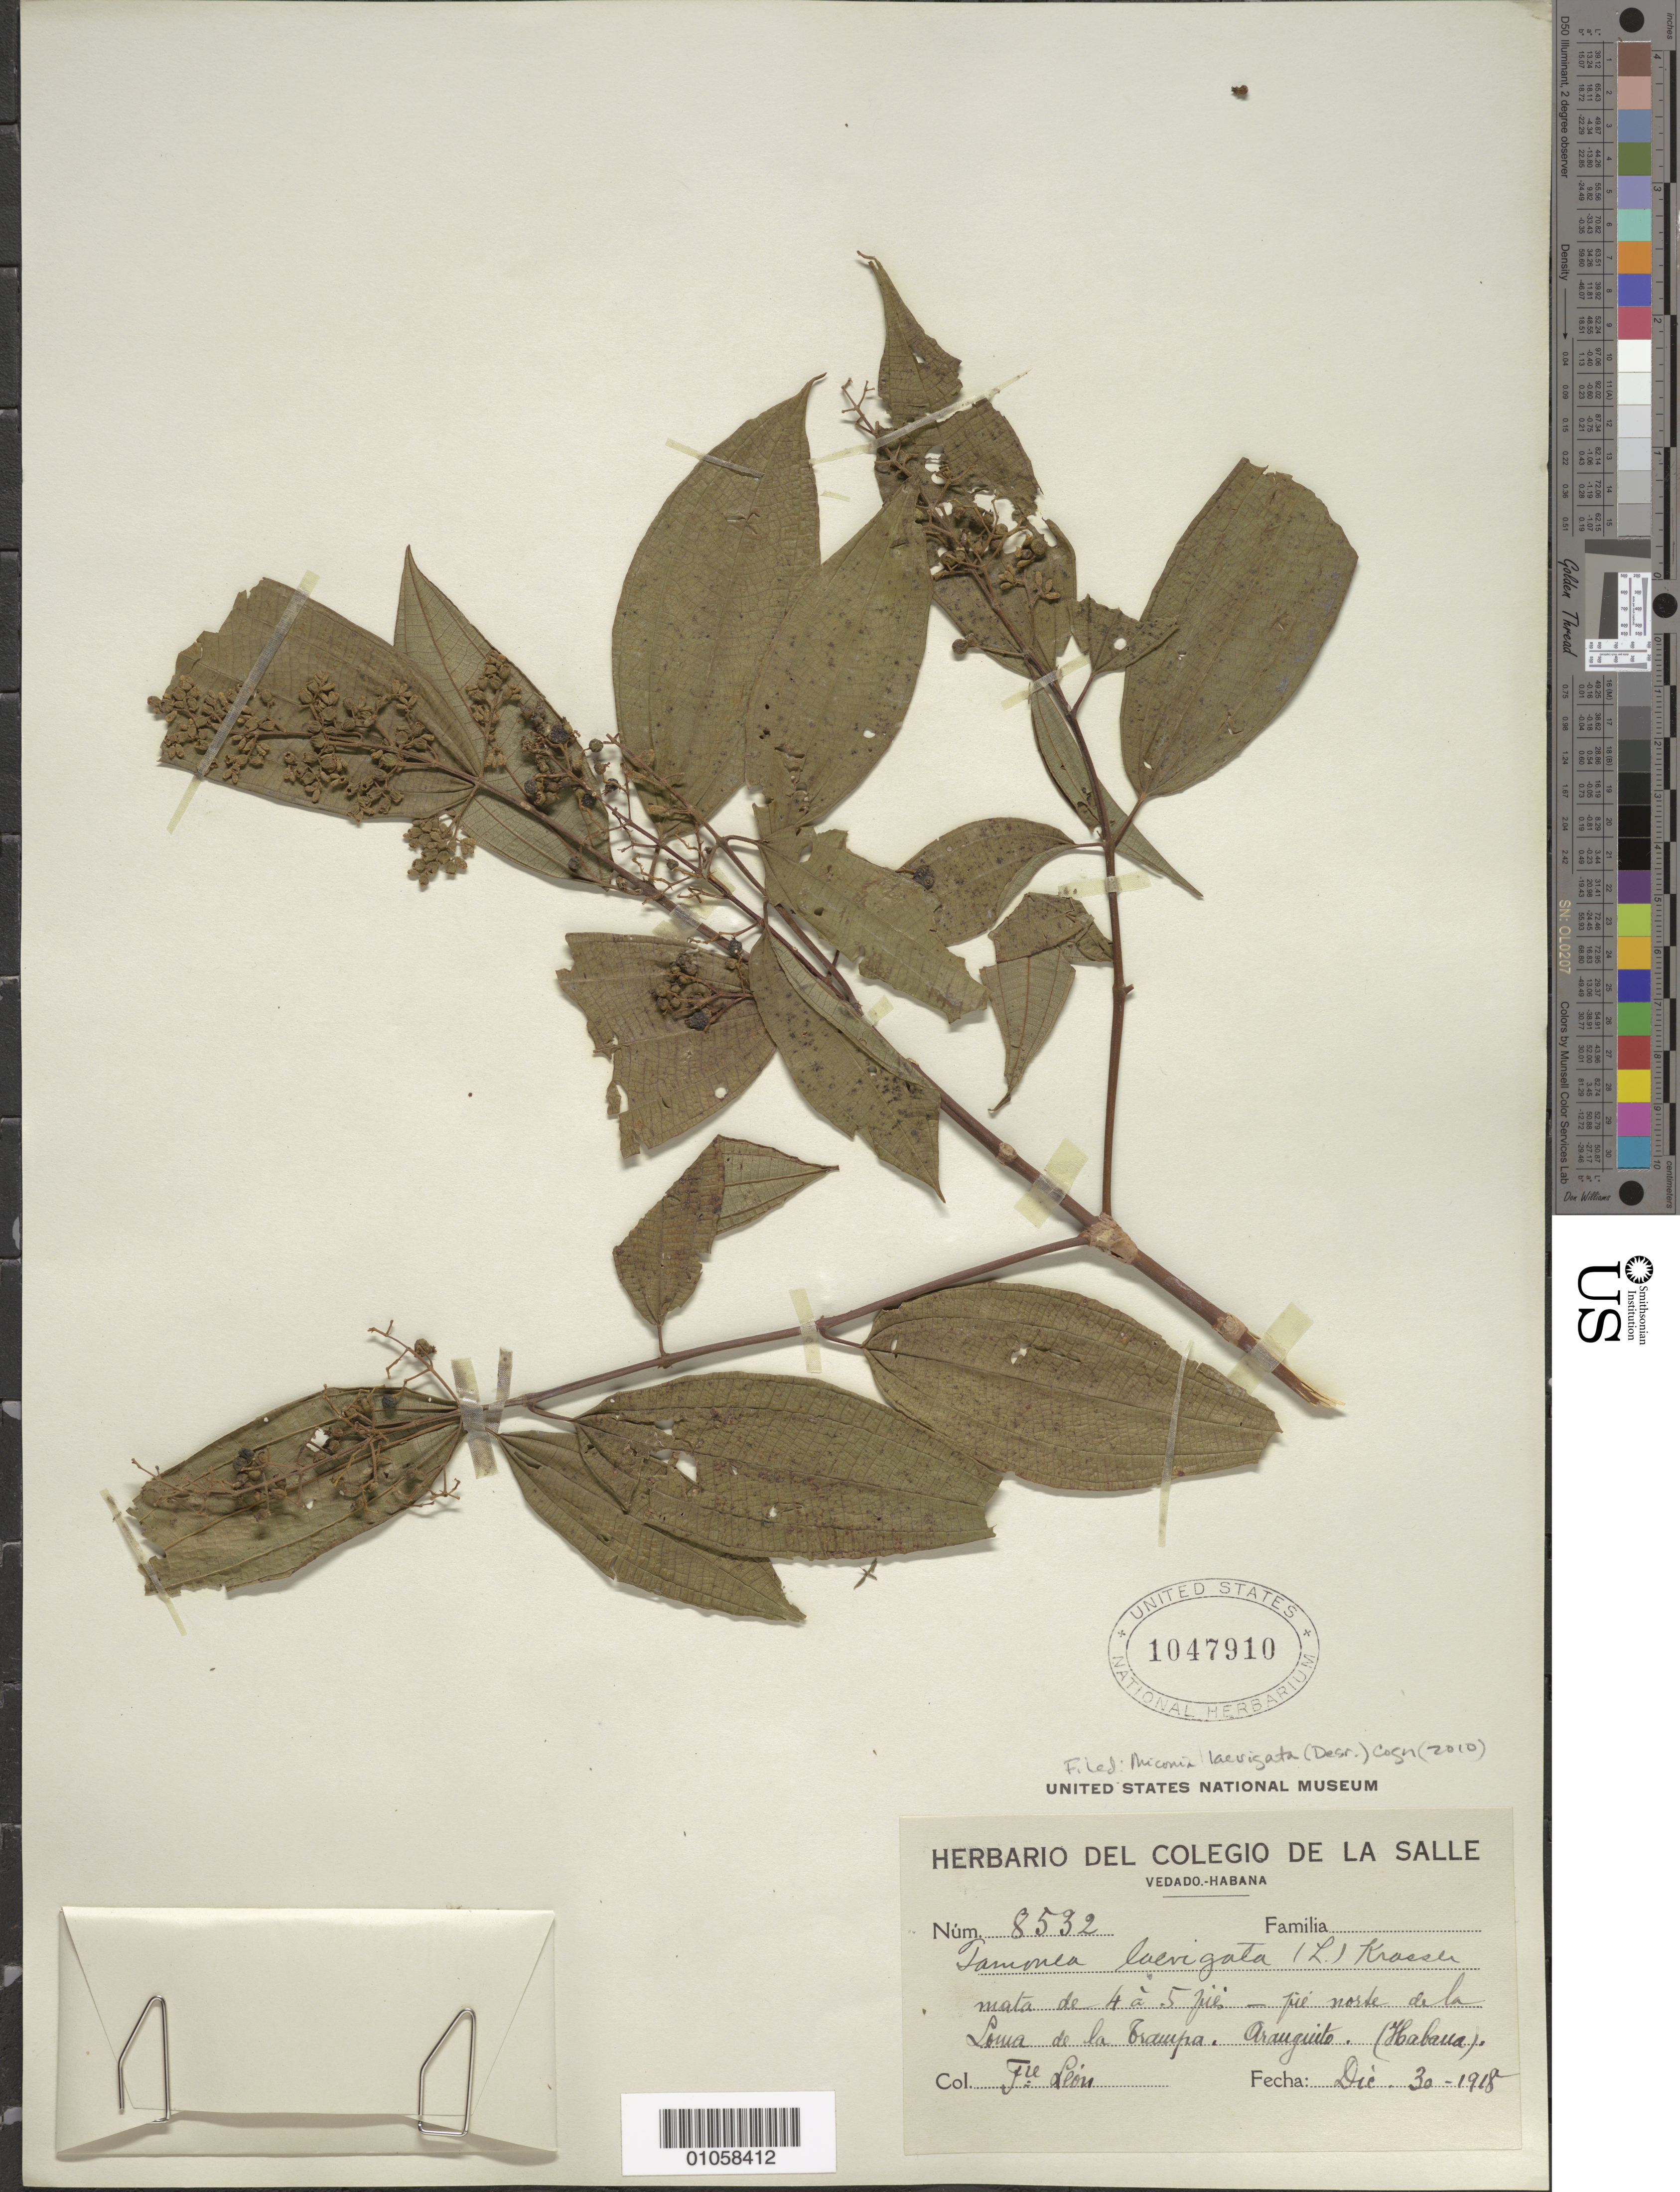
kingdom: Plantae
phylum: Tracheophyta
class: Magnoliopsida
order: Myrtales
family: Melastomataceae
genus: Miconia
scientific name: Miconia laevigata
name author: (L.) D. Don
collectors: Bro. León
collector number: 8532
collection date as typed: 30 Dec 1918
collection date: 1918-12-30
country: Cuba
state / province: La Habana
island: Cuba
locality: Loma de la Graupa, Aranguito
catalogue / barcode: US 1047910